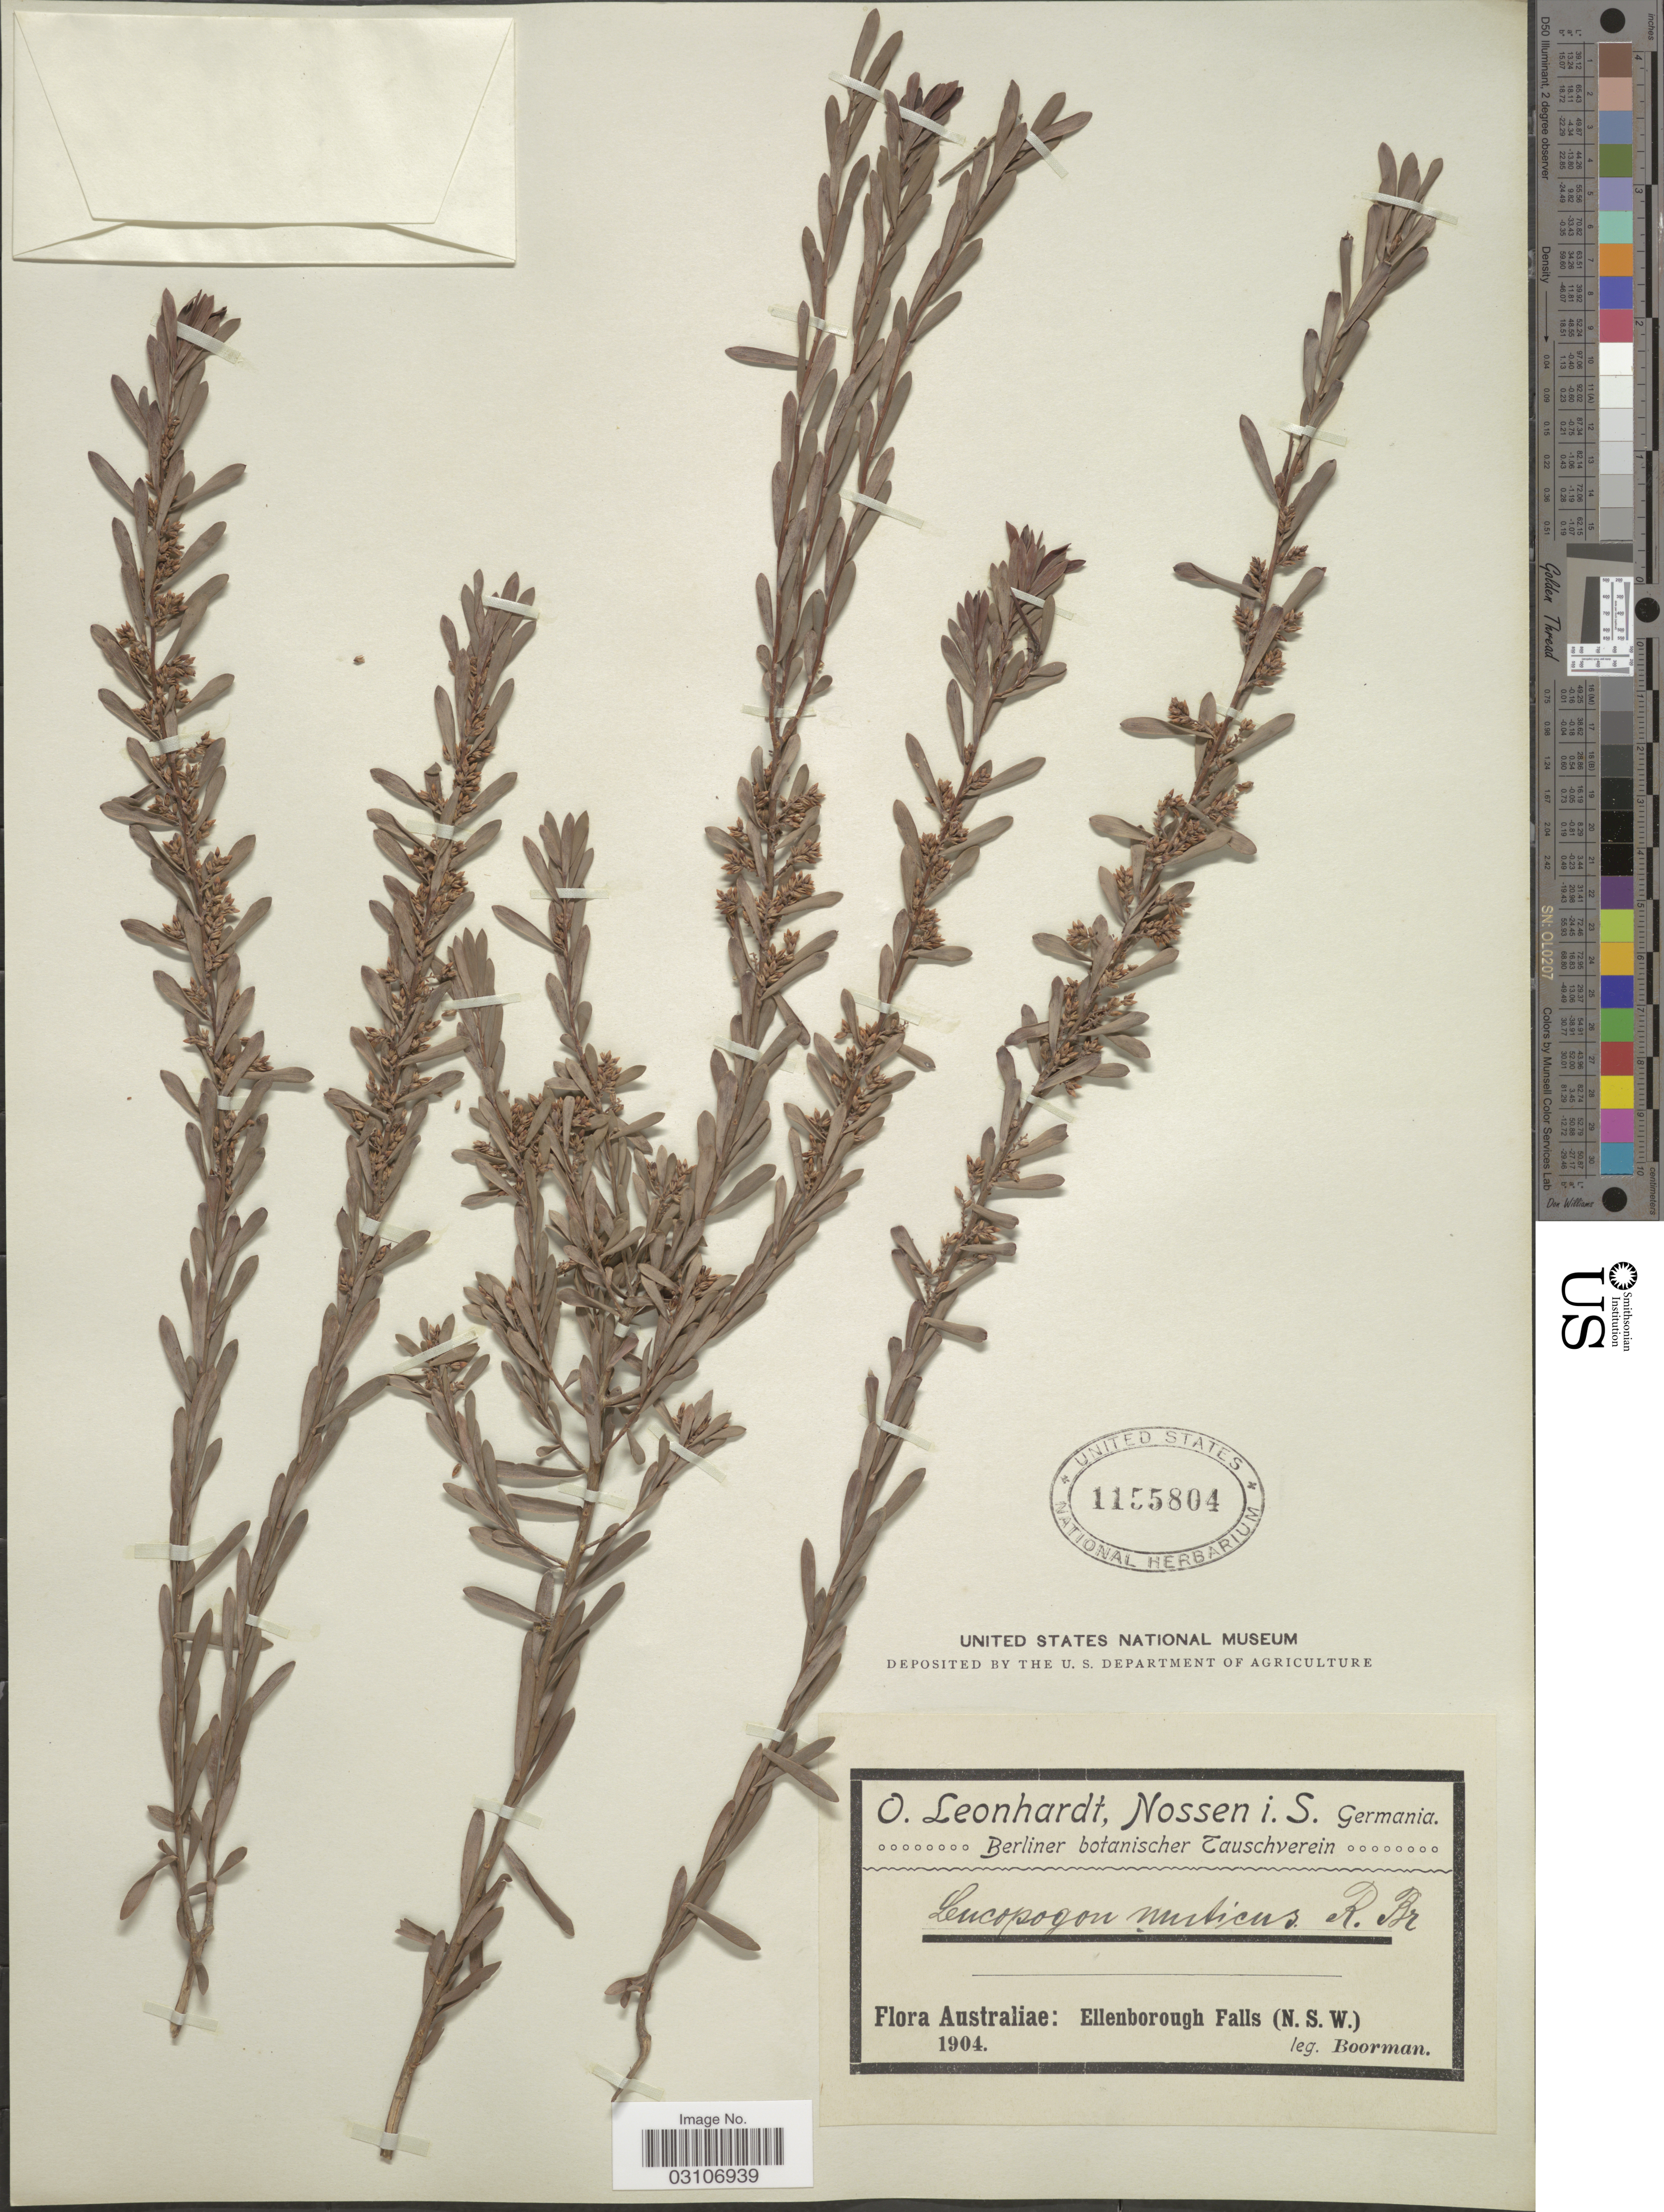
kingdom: Plantae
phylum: Tracheophyta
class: Magnoliopsida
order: Ericales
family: Ericaceae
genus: Leucopogon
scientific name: Leucopogon muticus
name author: R. Br.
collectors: -. Boorman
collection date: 1904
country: Australia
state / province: New South Wales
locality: Ellenborough Falls.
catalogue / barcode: US 1155804